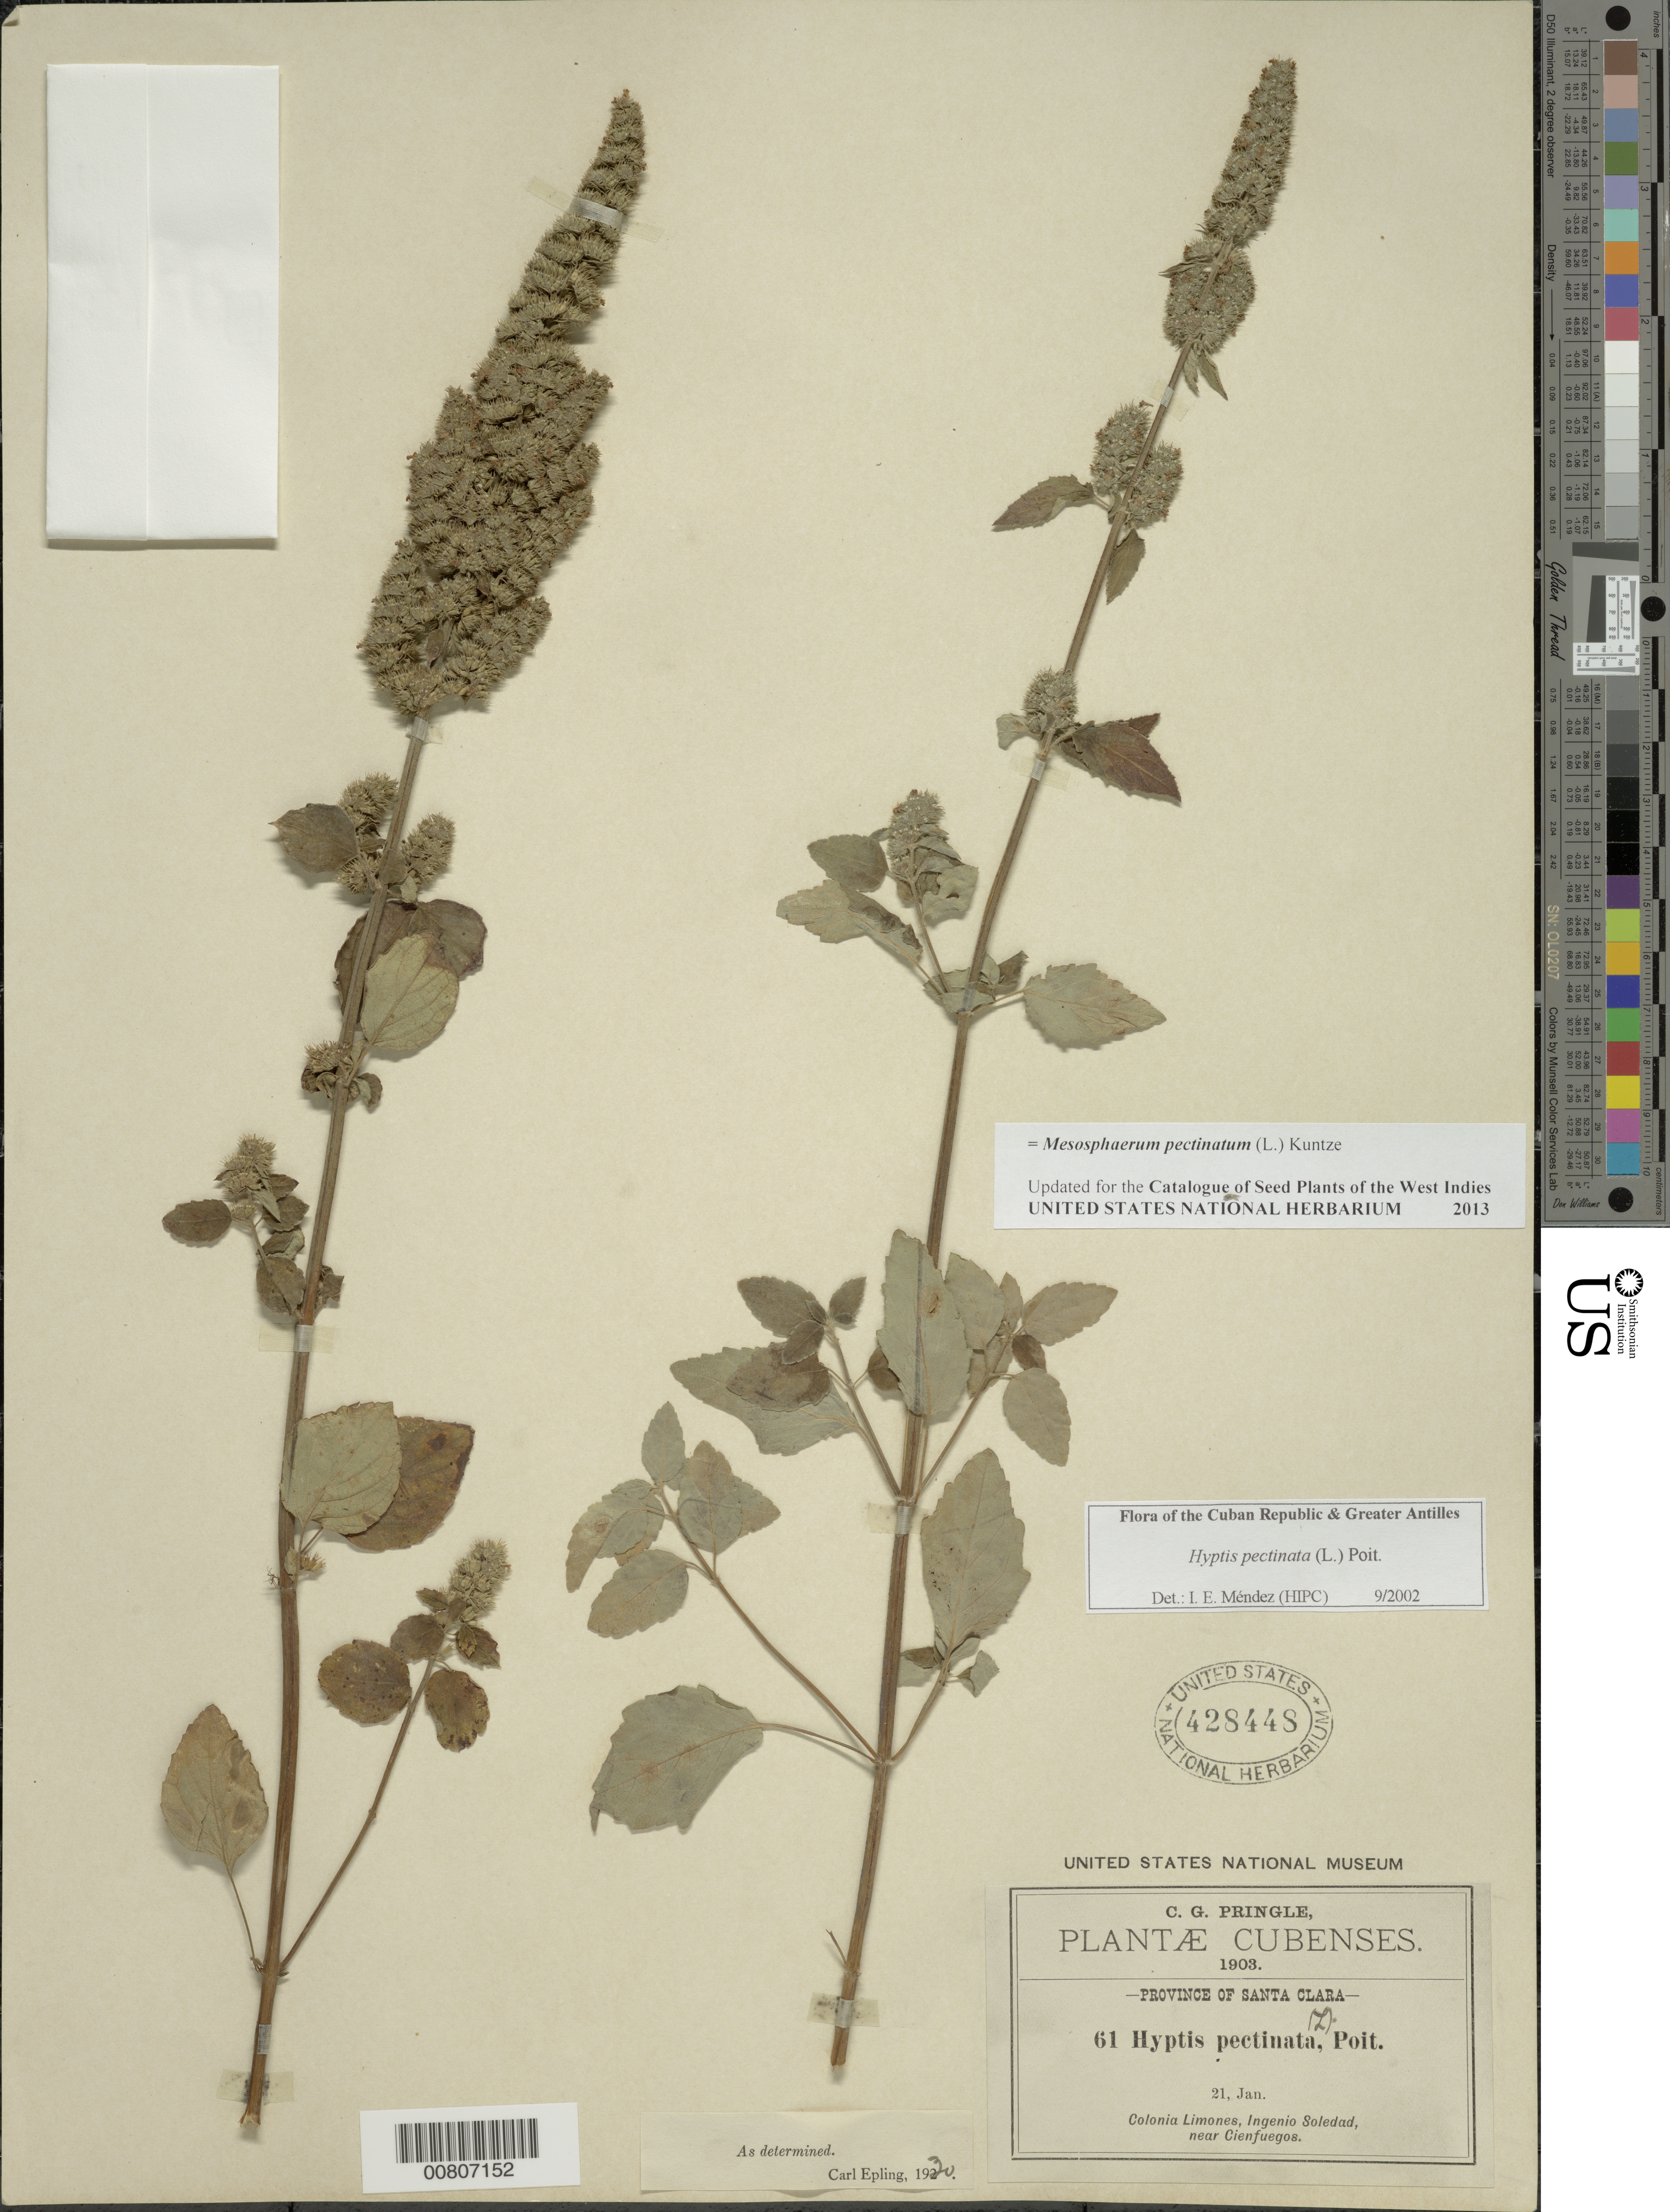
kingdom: Plantae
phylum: Tracheophyta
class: Magnoliopsida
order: Lamiales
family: Lamiaceae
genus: Hyptis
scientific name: Hyptis pectinata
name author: (L.) Poit.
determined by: Méndez, Isidro E., (HIPC)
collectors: C. G. Pringle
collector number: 61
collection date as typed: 21 Jan 1903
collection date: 1903-01-21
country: Cuba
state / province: Cienfuegos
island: Cuba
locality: Prov Santa Clara, Colonia Limones, Ingenio Soledad, near Cienfuegos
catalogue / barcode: US 428448